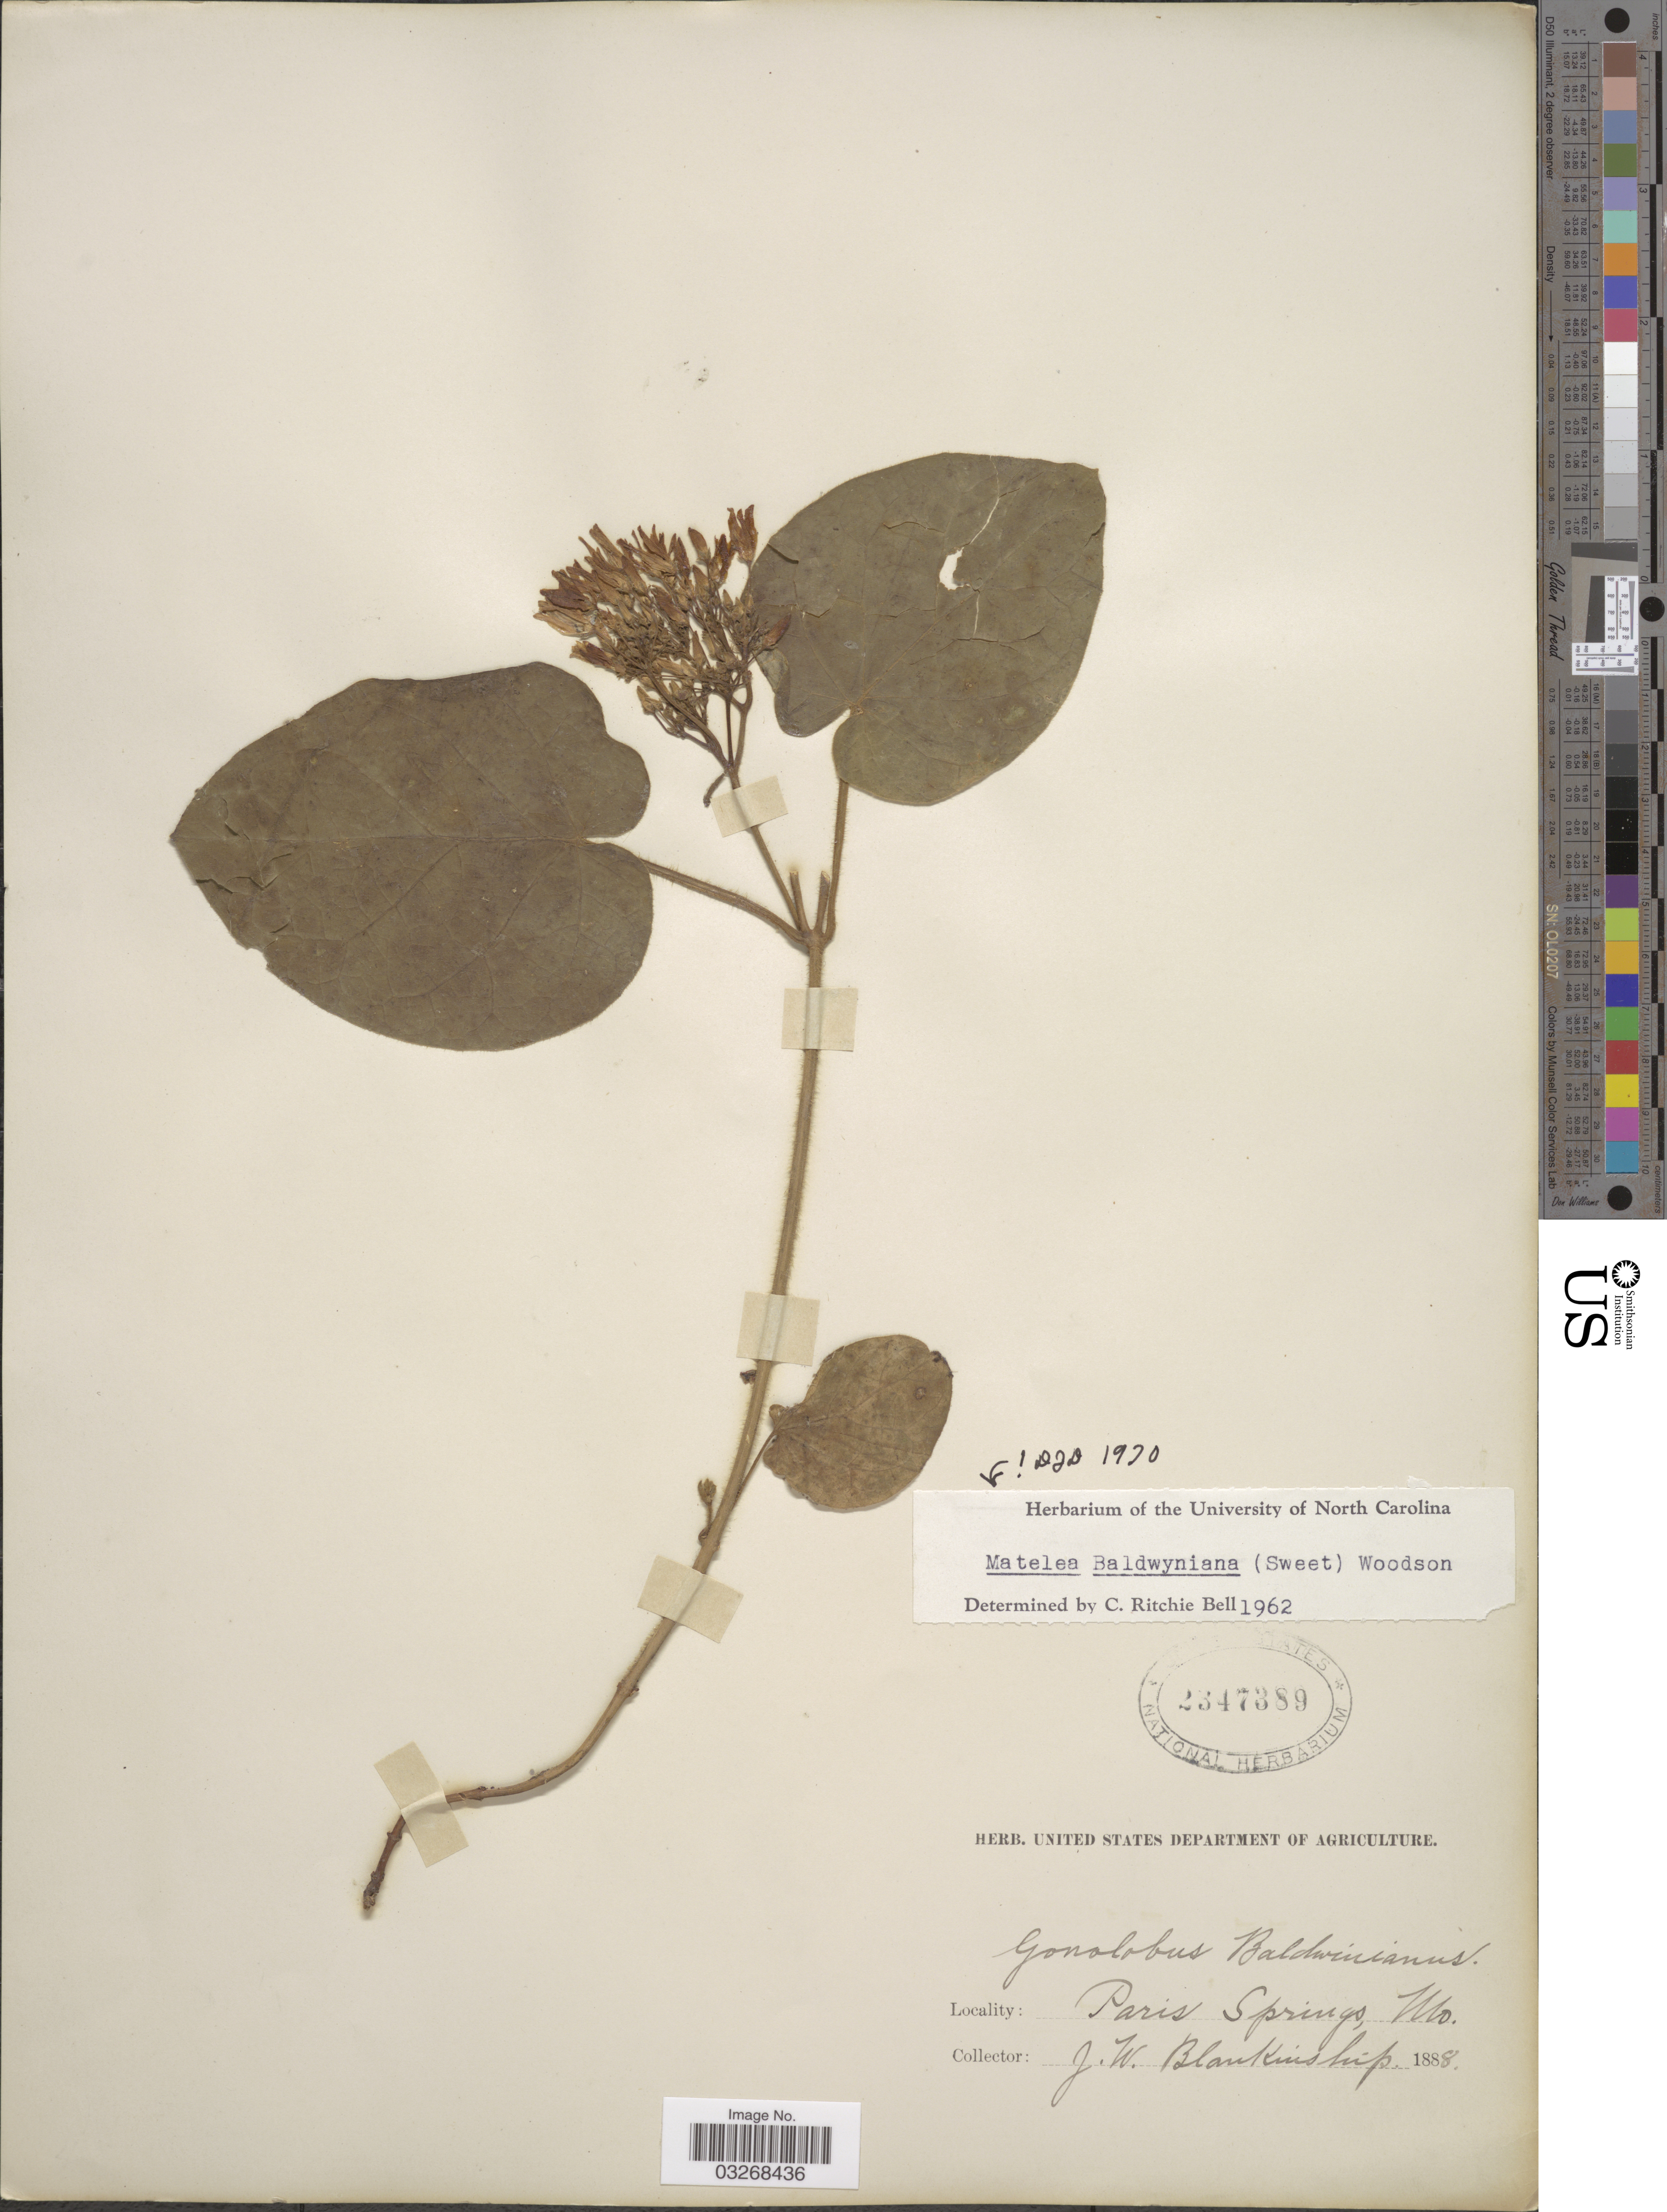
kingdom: Plantae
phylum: Tracheophyta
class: Magnoliopsida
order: Gentianales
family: Apocynaceae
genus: Matelea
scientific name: Matelea baldwyniana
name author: (Sweet) Woodson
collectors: J. W. Blankinship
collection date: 1888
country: United States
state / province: Missouri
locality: Paris Springs, Mo.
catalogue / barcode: US 2347389